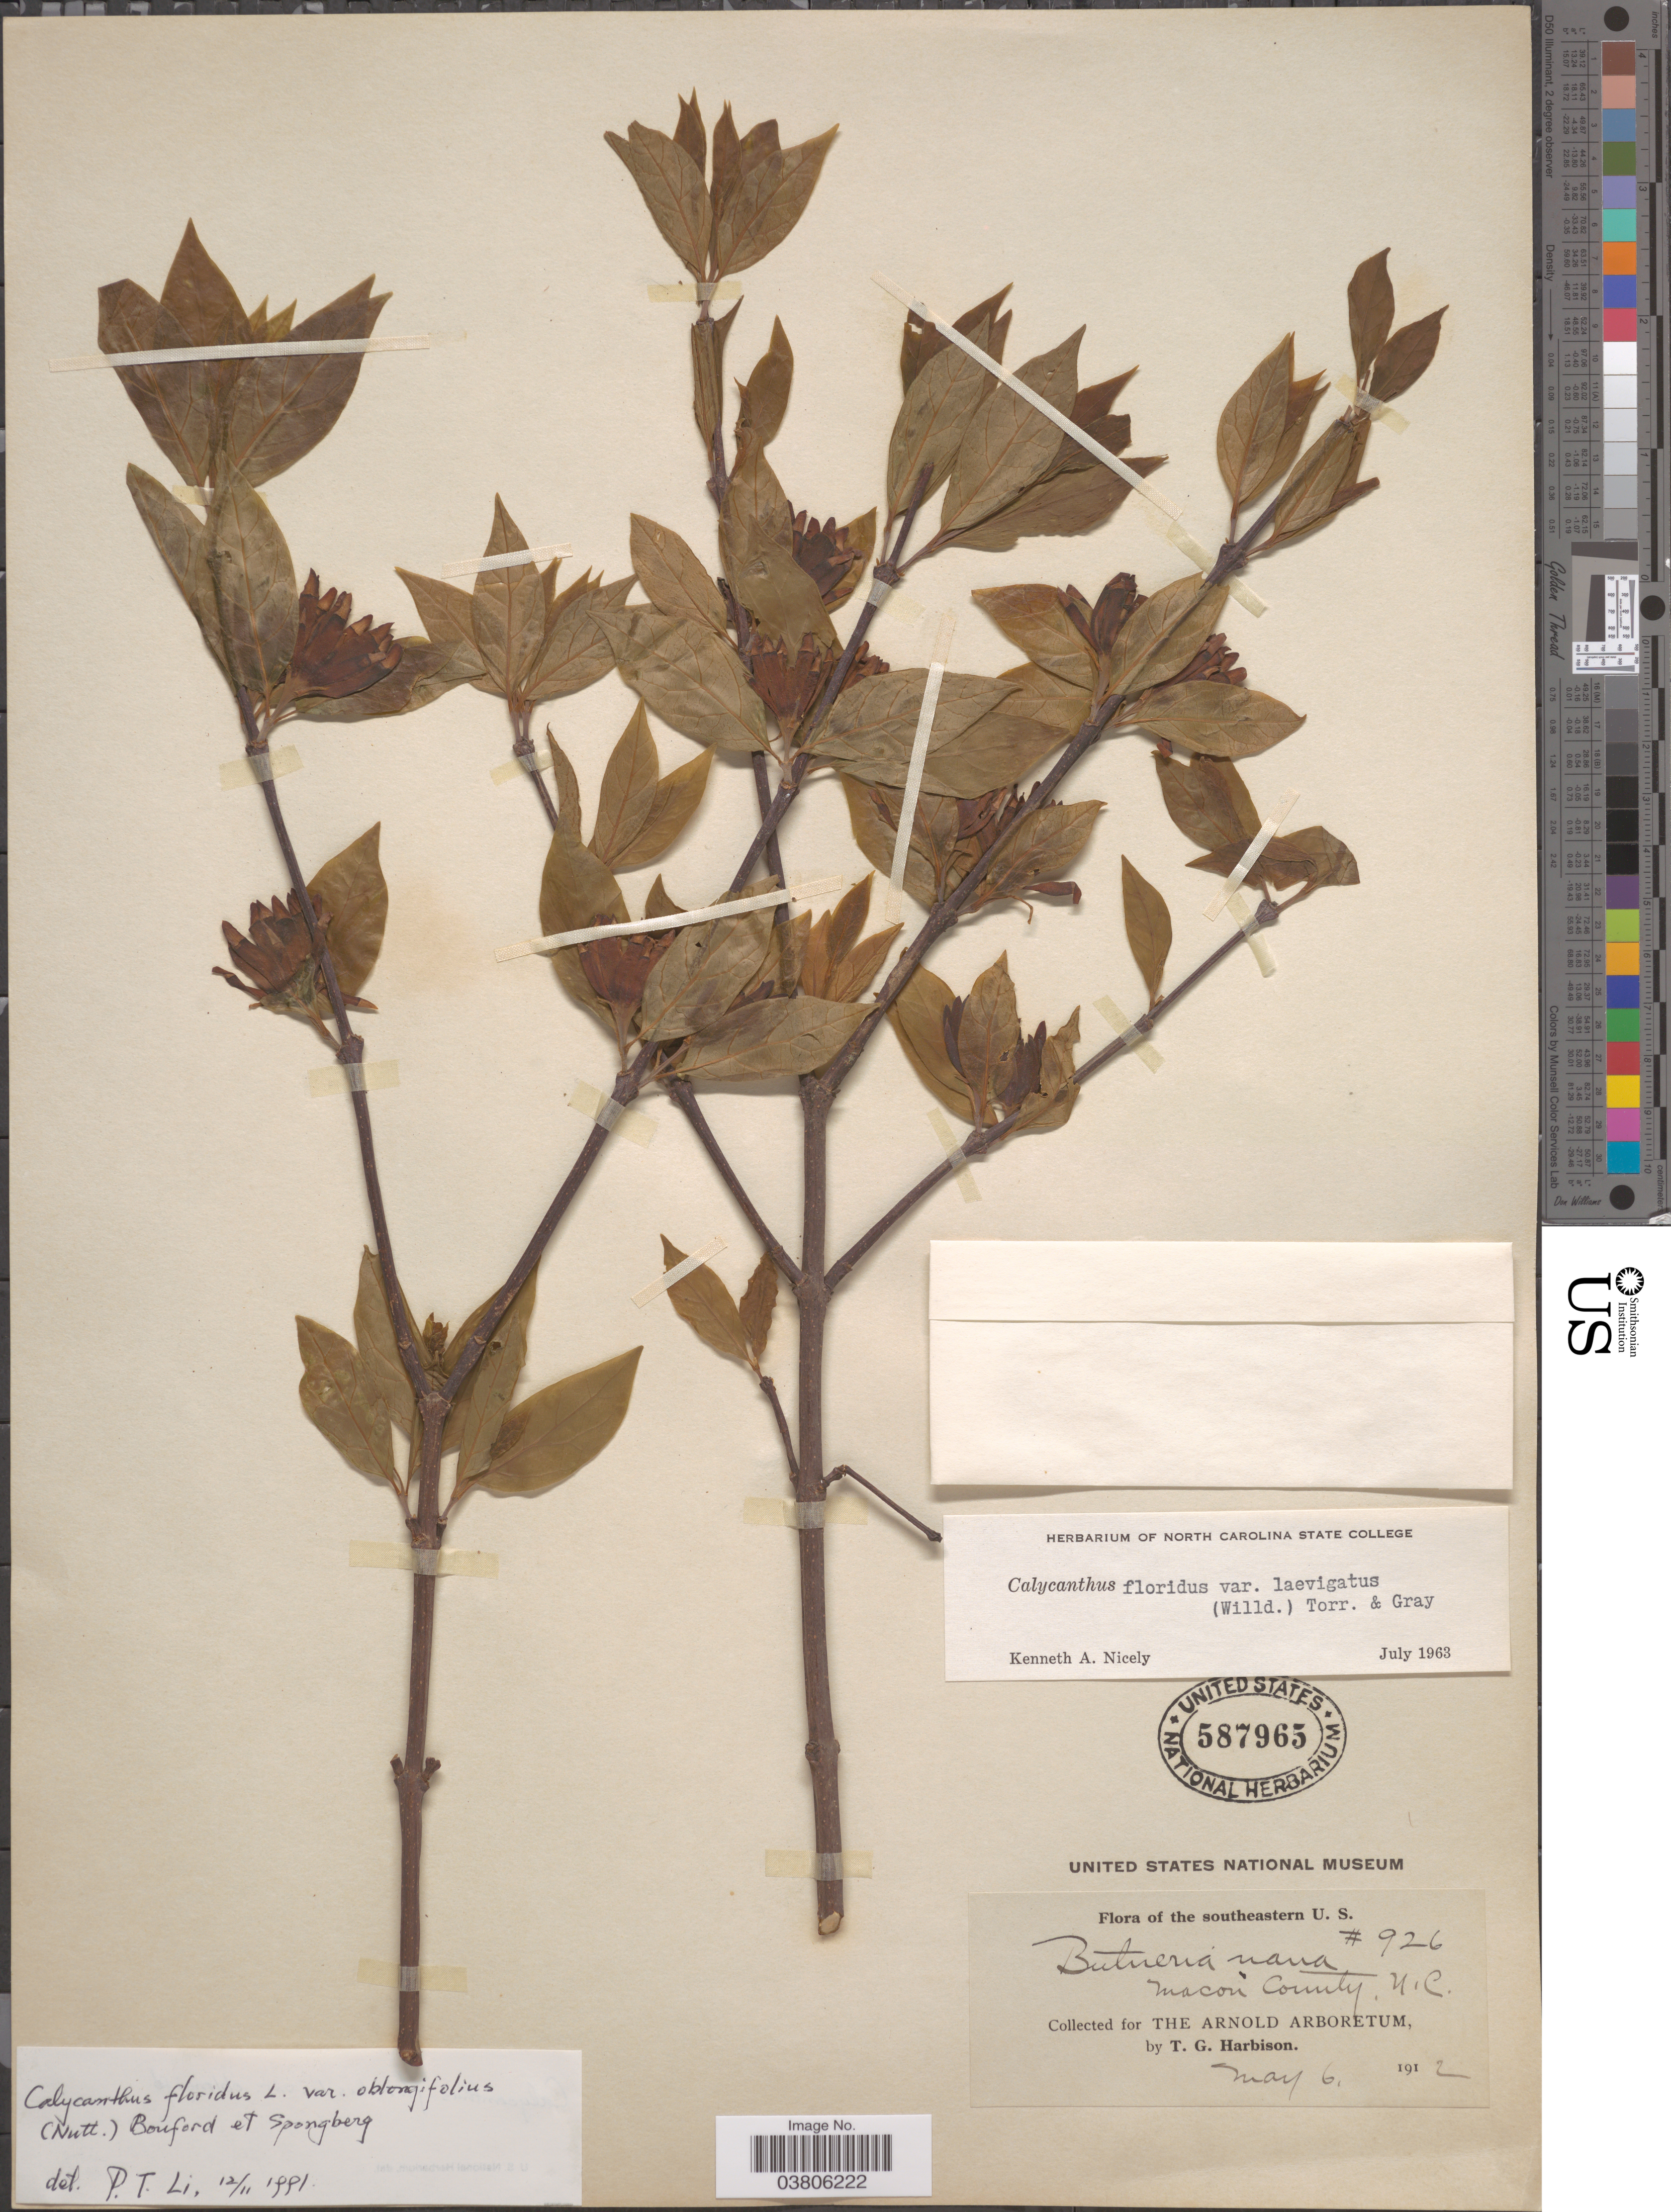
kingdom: Plantae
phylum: Tracheophyta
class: Magnoliopsida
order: Laurales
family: Calycanthaceae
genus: Calycanthus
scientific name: Calycanthus floridus var. laevigatus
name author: (Willd.) Torr. & A. Gray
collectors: T. Harbison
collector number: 926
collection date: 1912-05-06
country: United States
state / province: North Carolina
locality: The southeastern U. S. Macon County.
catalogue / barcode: US 587965